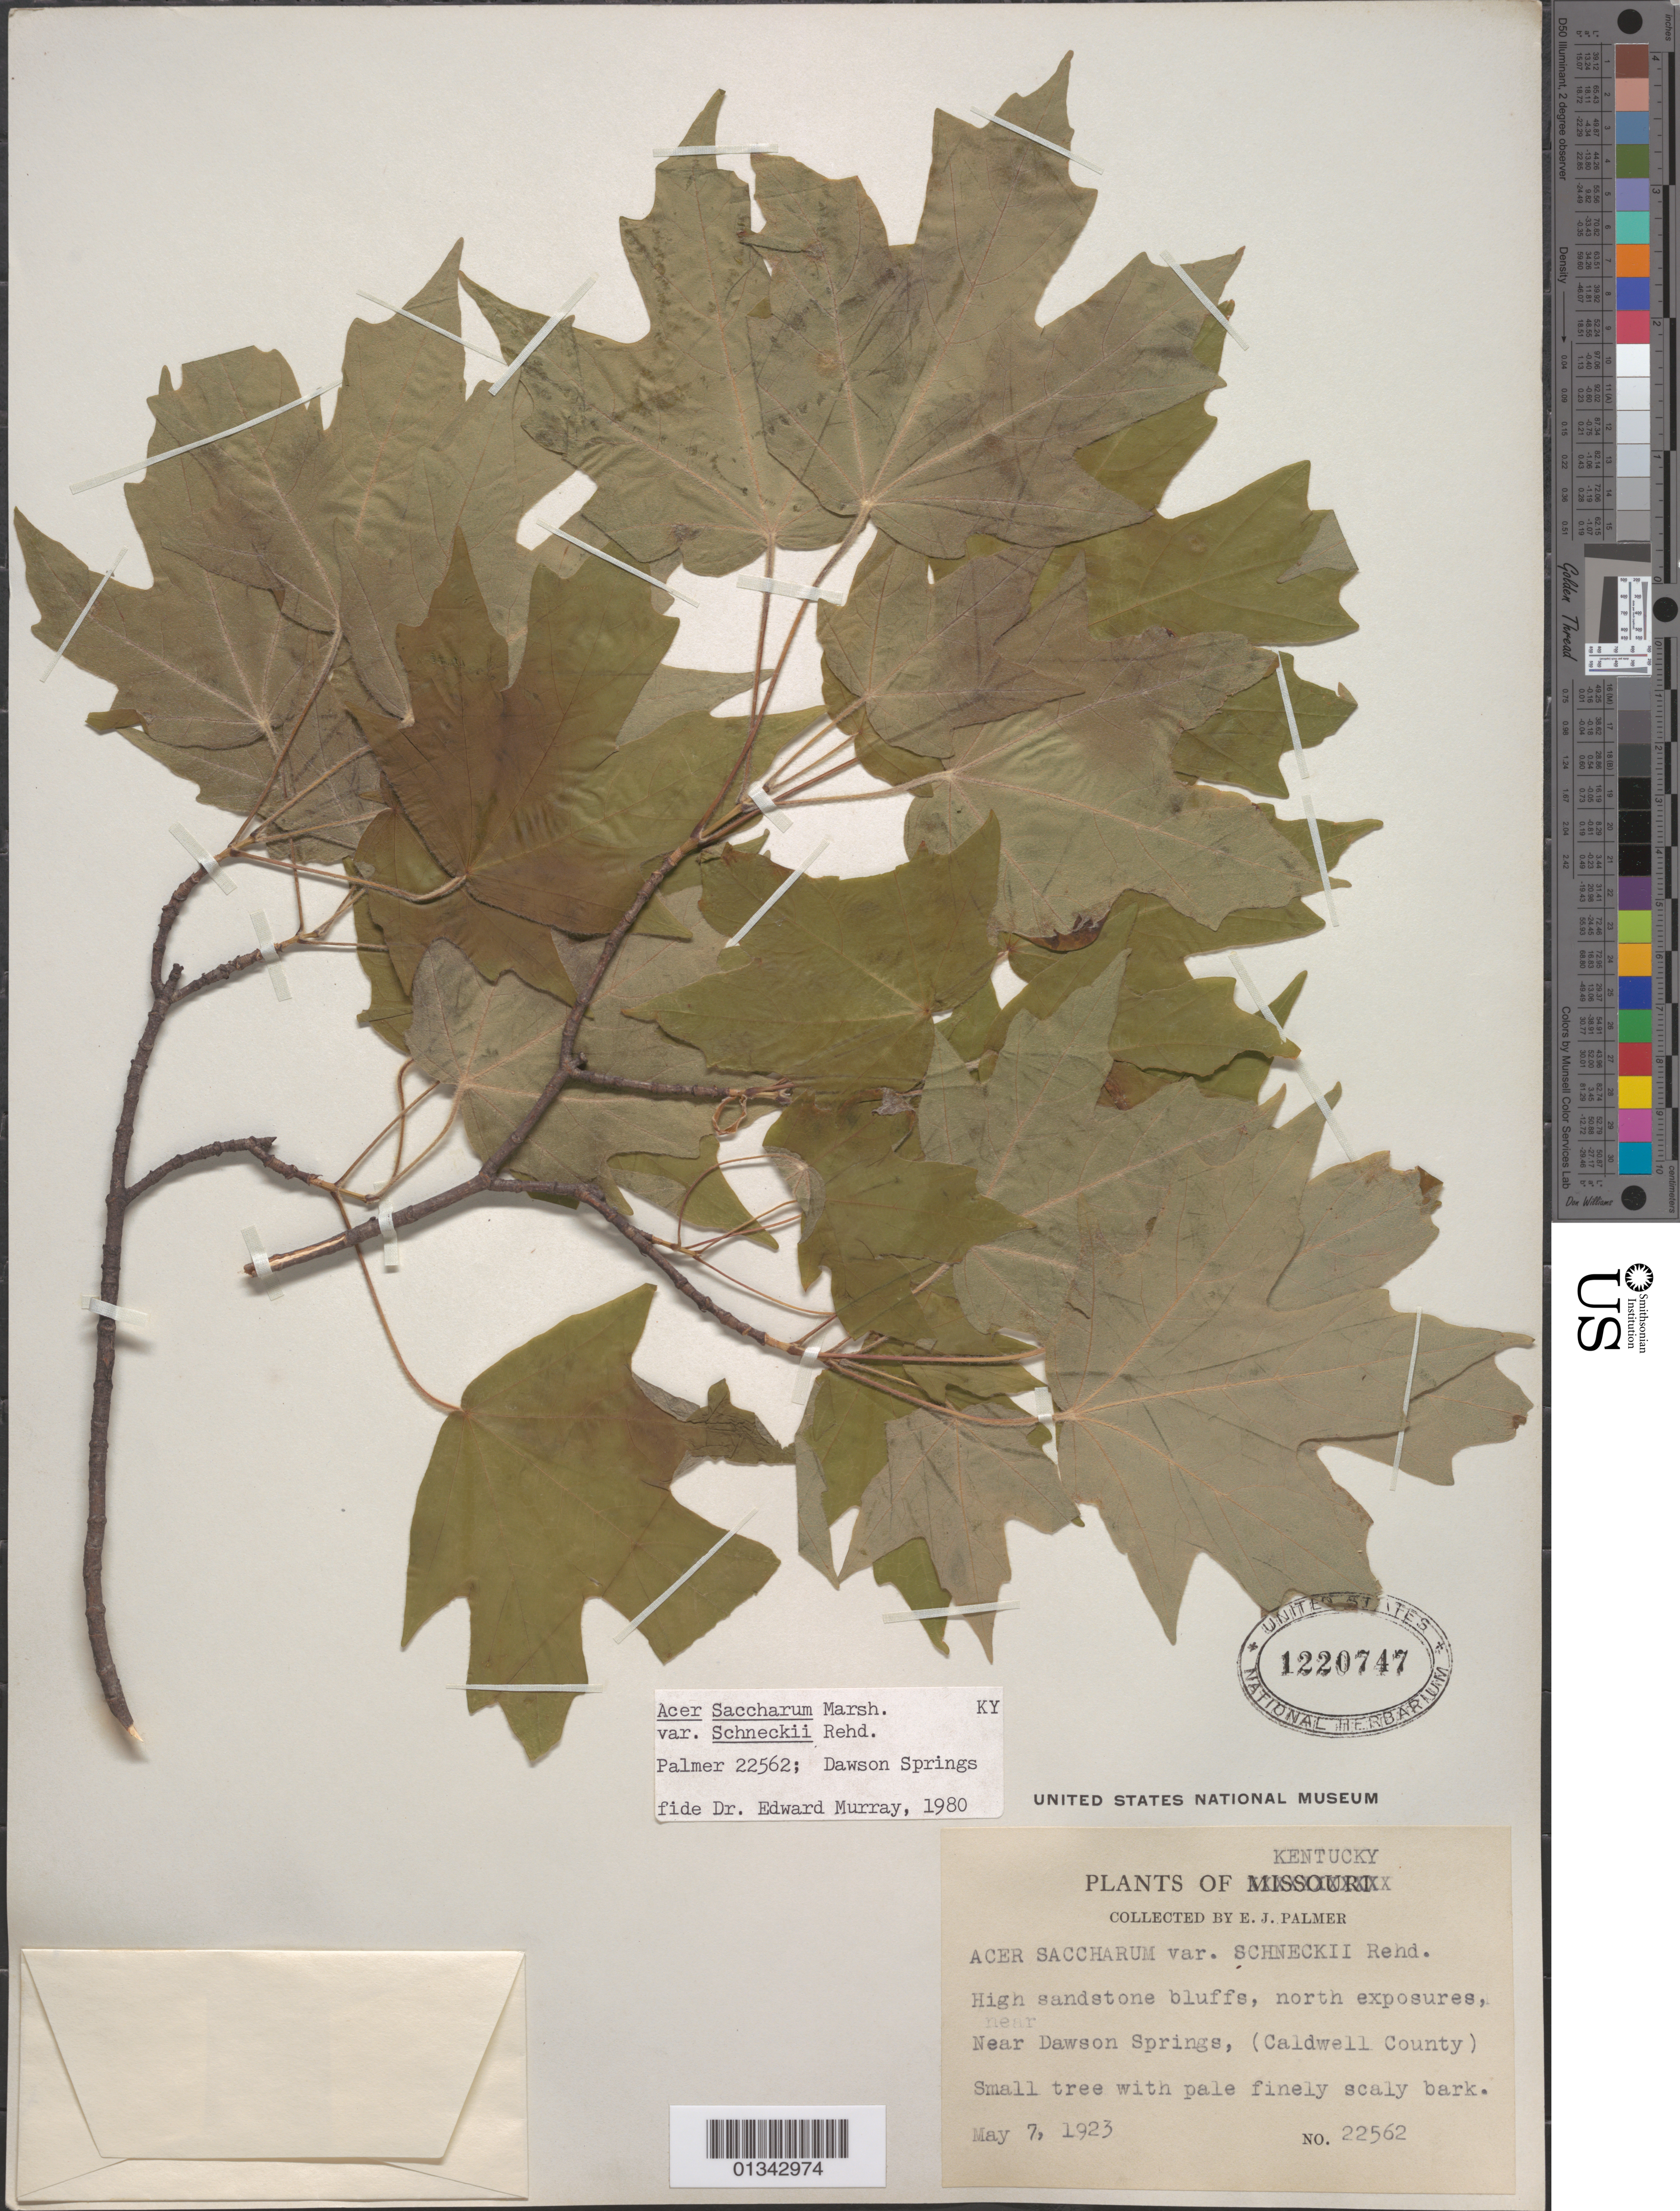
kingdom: Plantae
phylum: Tracheophyta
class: Magnoliopsida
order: Sapindales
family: Sapindaceae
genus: Acer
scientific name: Acer saccharum var. schneckii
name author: Rehder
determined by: Murray, Edward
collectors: E. J. Palmer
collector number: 22562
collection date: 1923-05-07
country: United States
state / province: Kentucky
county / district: Caldwell County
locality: Caldwell County, near Dawson Springs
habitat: High sandstone bluffs, north exposures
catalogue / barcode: US 1220747